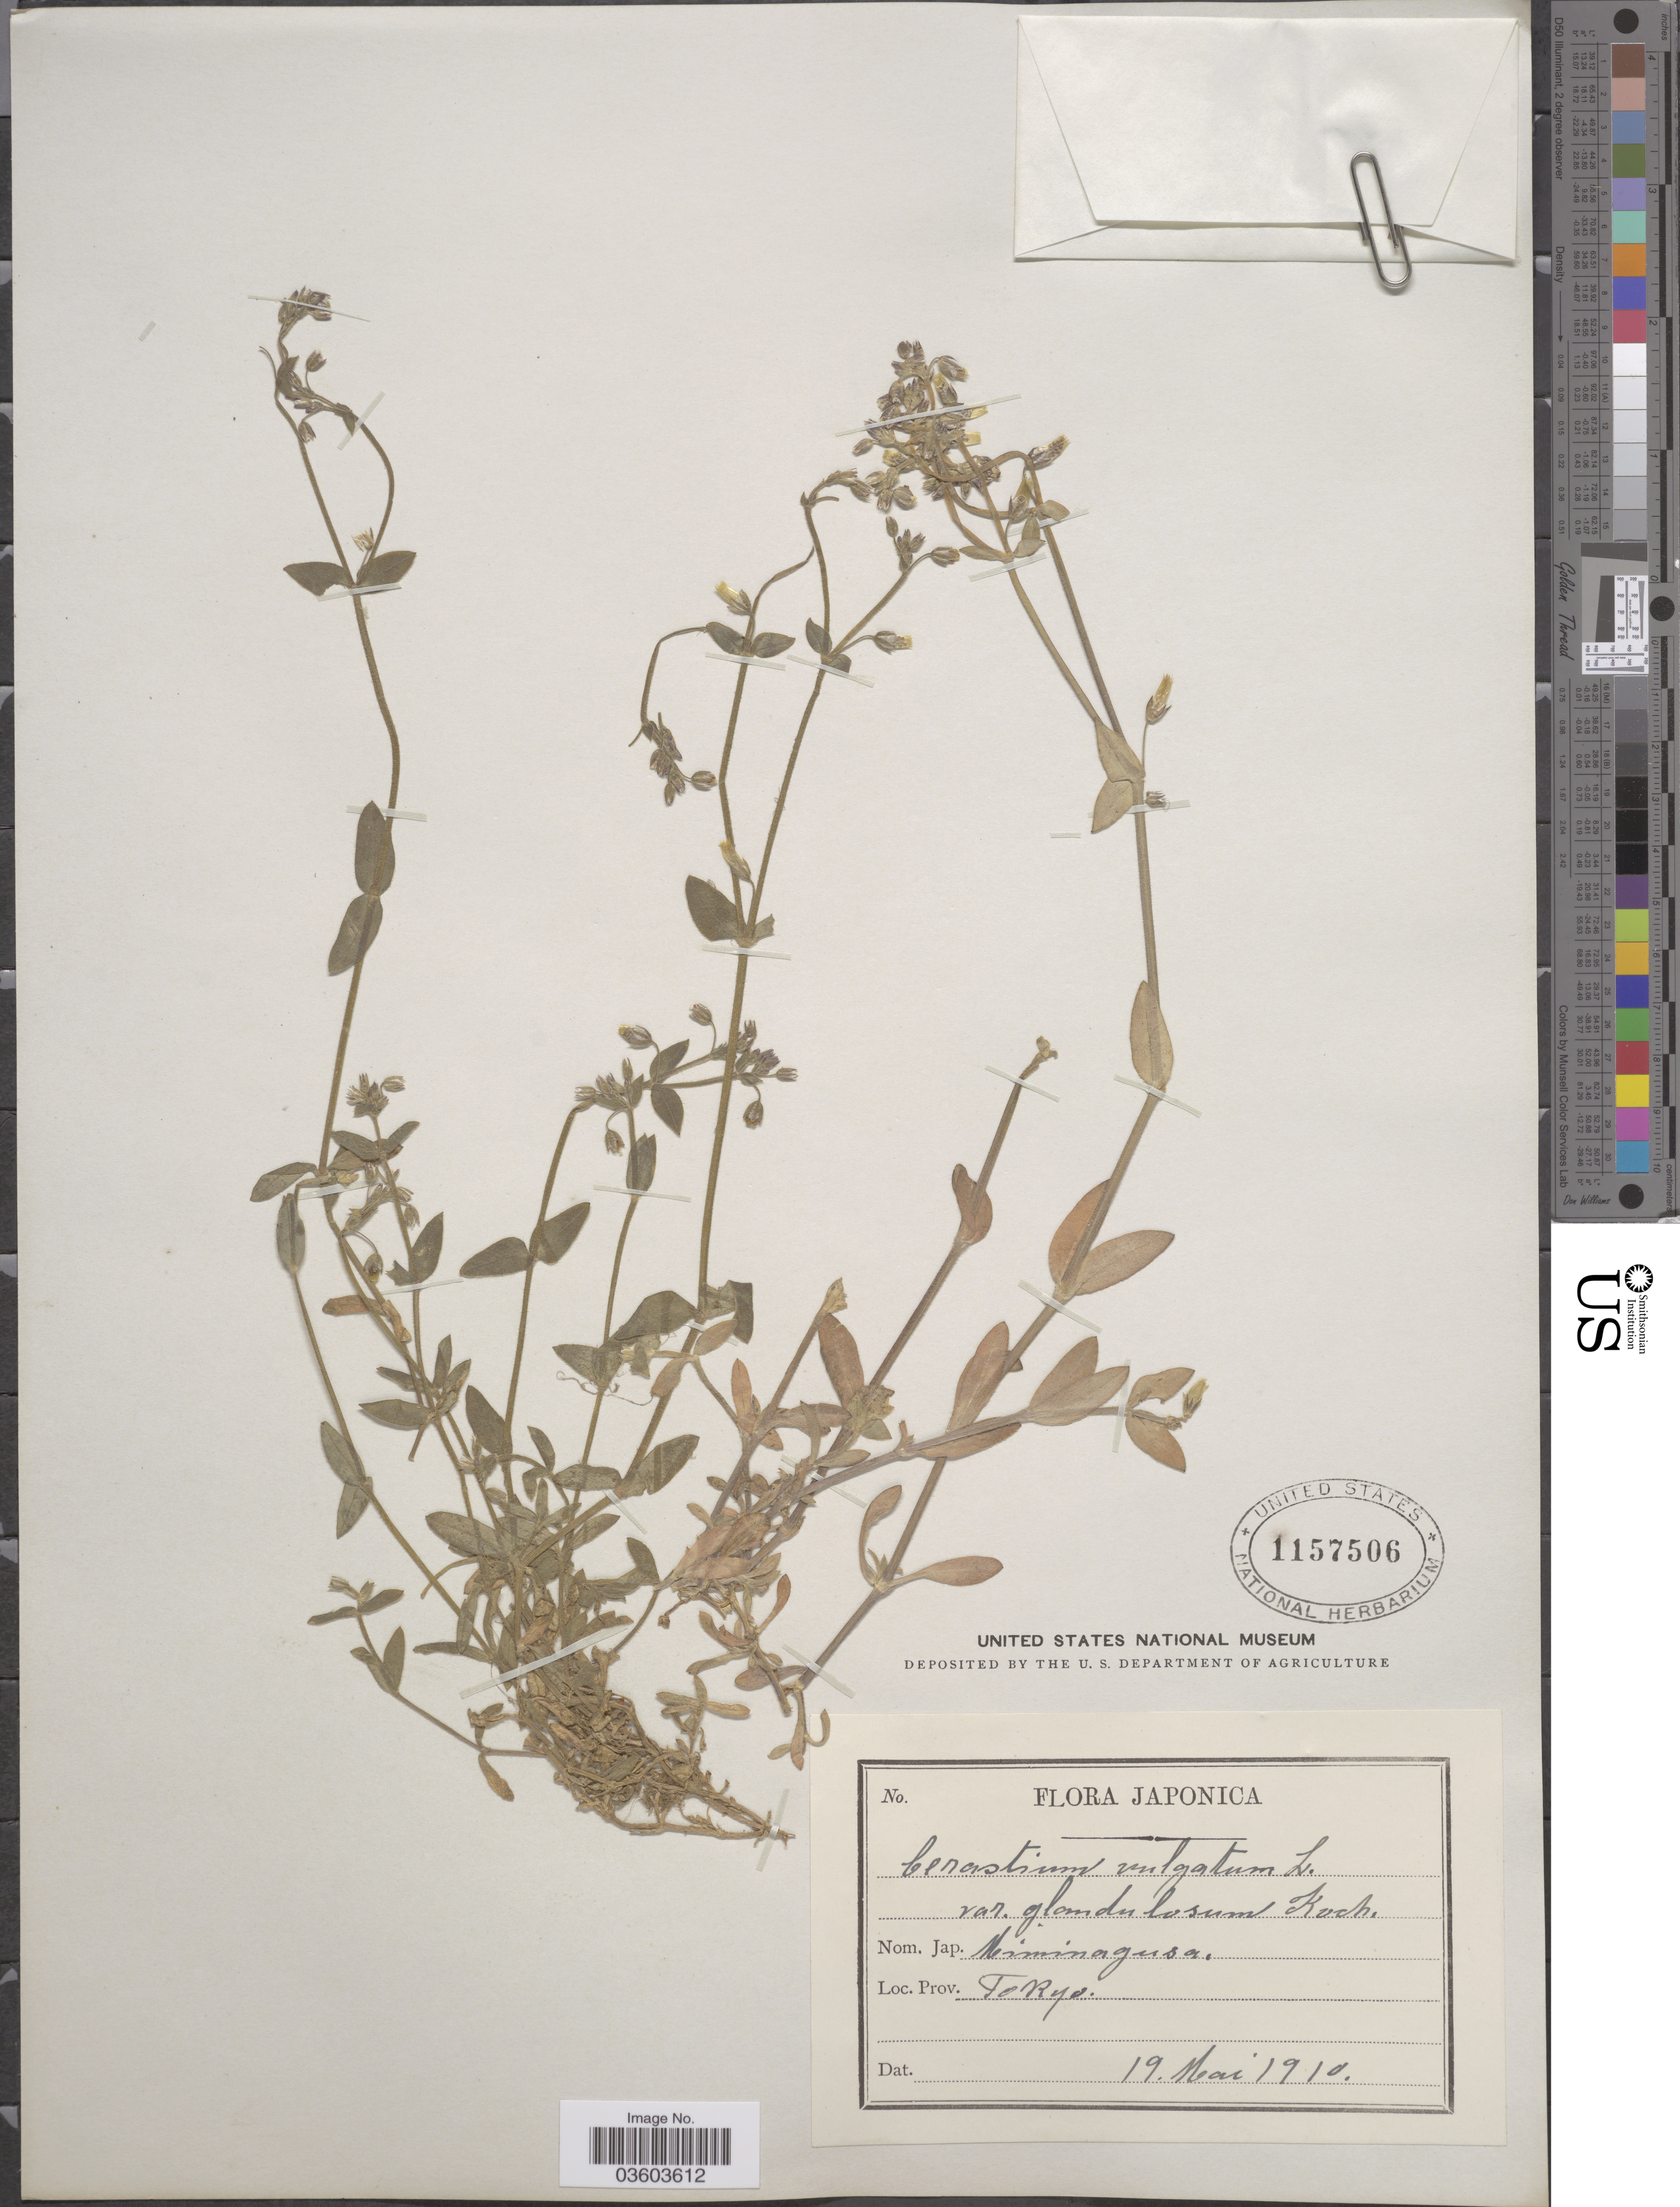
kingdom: Plantae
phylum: Tracheophyta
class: Magnoliopsida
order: Caryophyllales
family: Caryophyllaceae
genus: Cerastium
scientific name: Cerastium caespitosum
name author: Rchb. & Kit.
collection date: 1910-05-19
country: Japan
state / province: Tokyo, Federal City of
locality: Tokyo.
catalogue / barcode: US 1157506